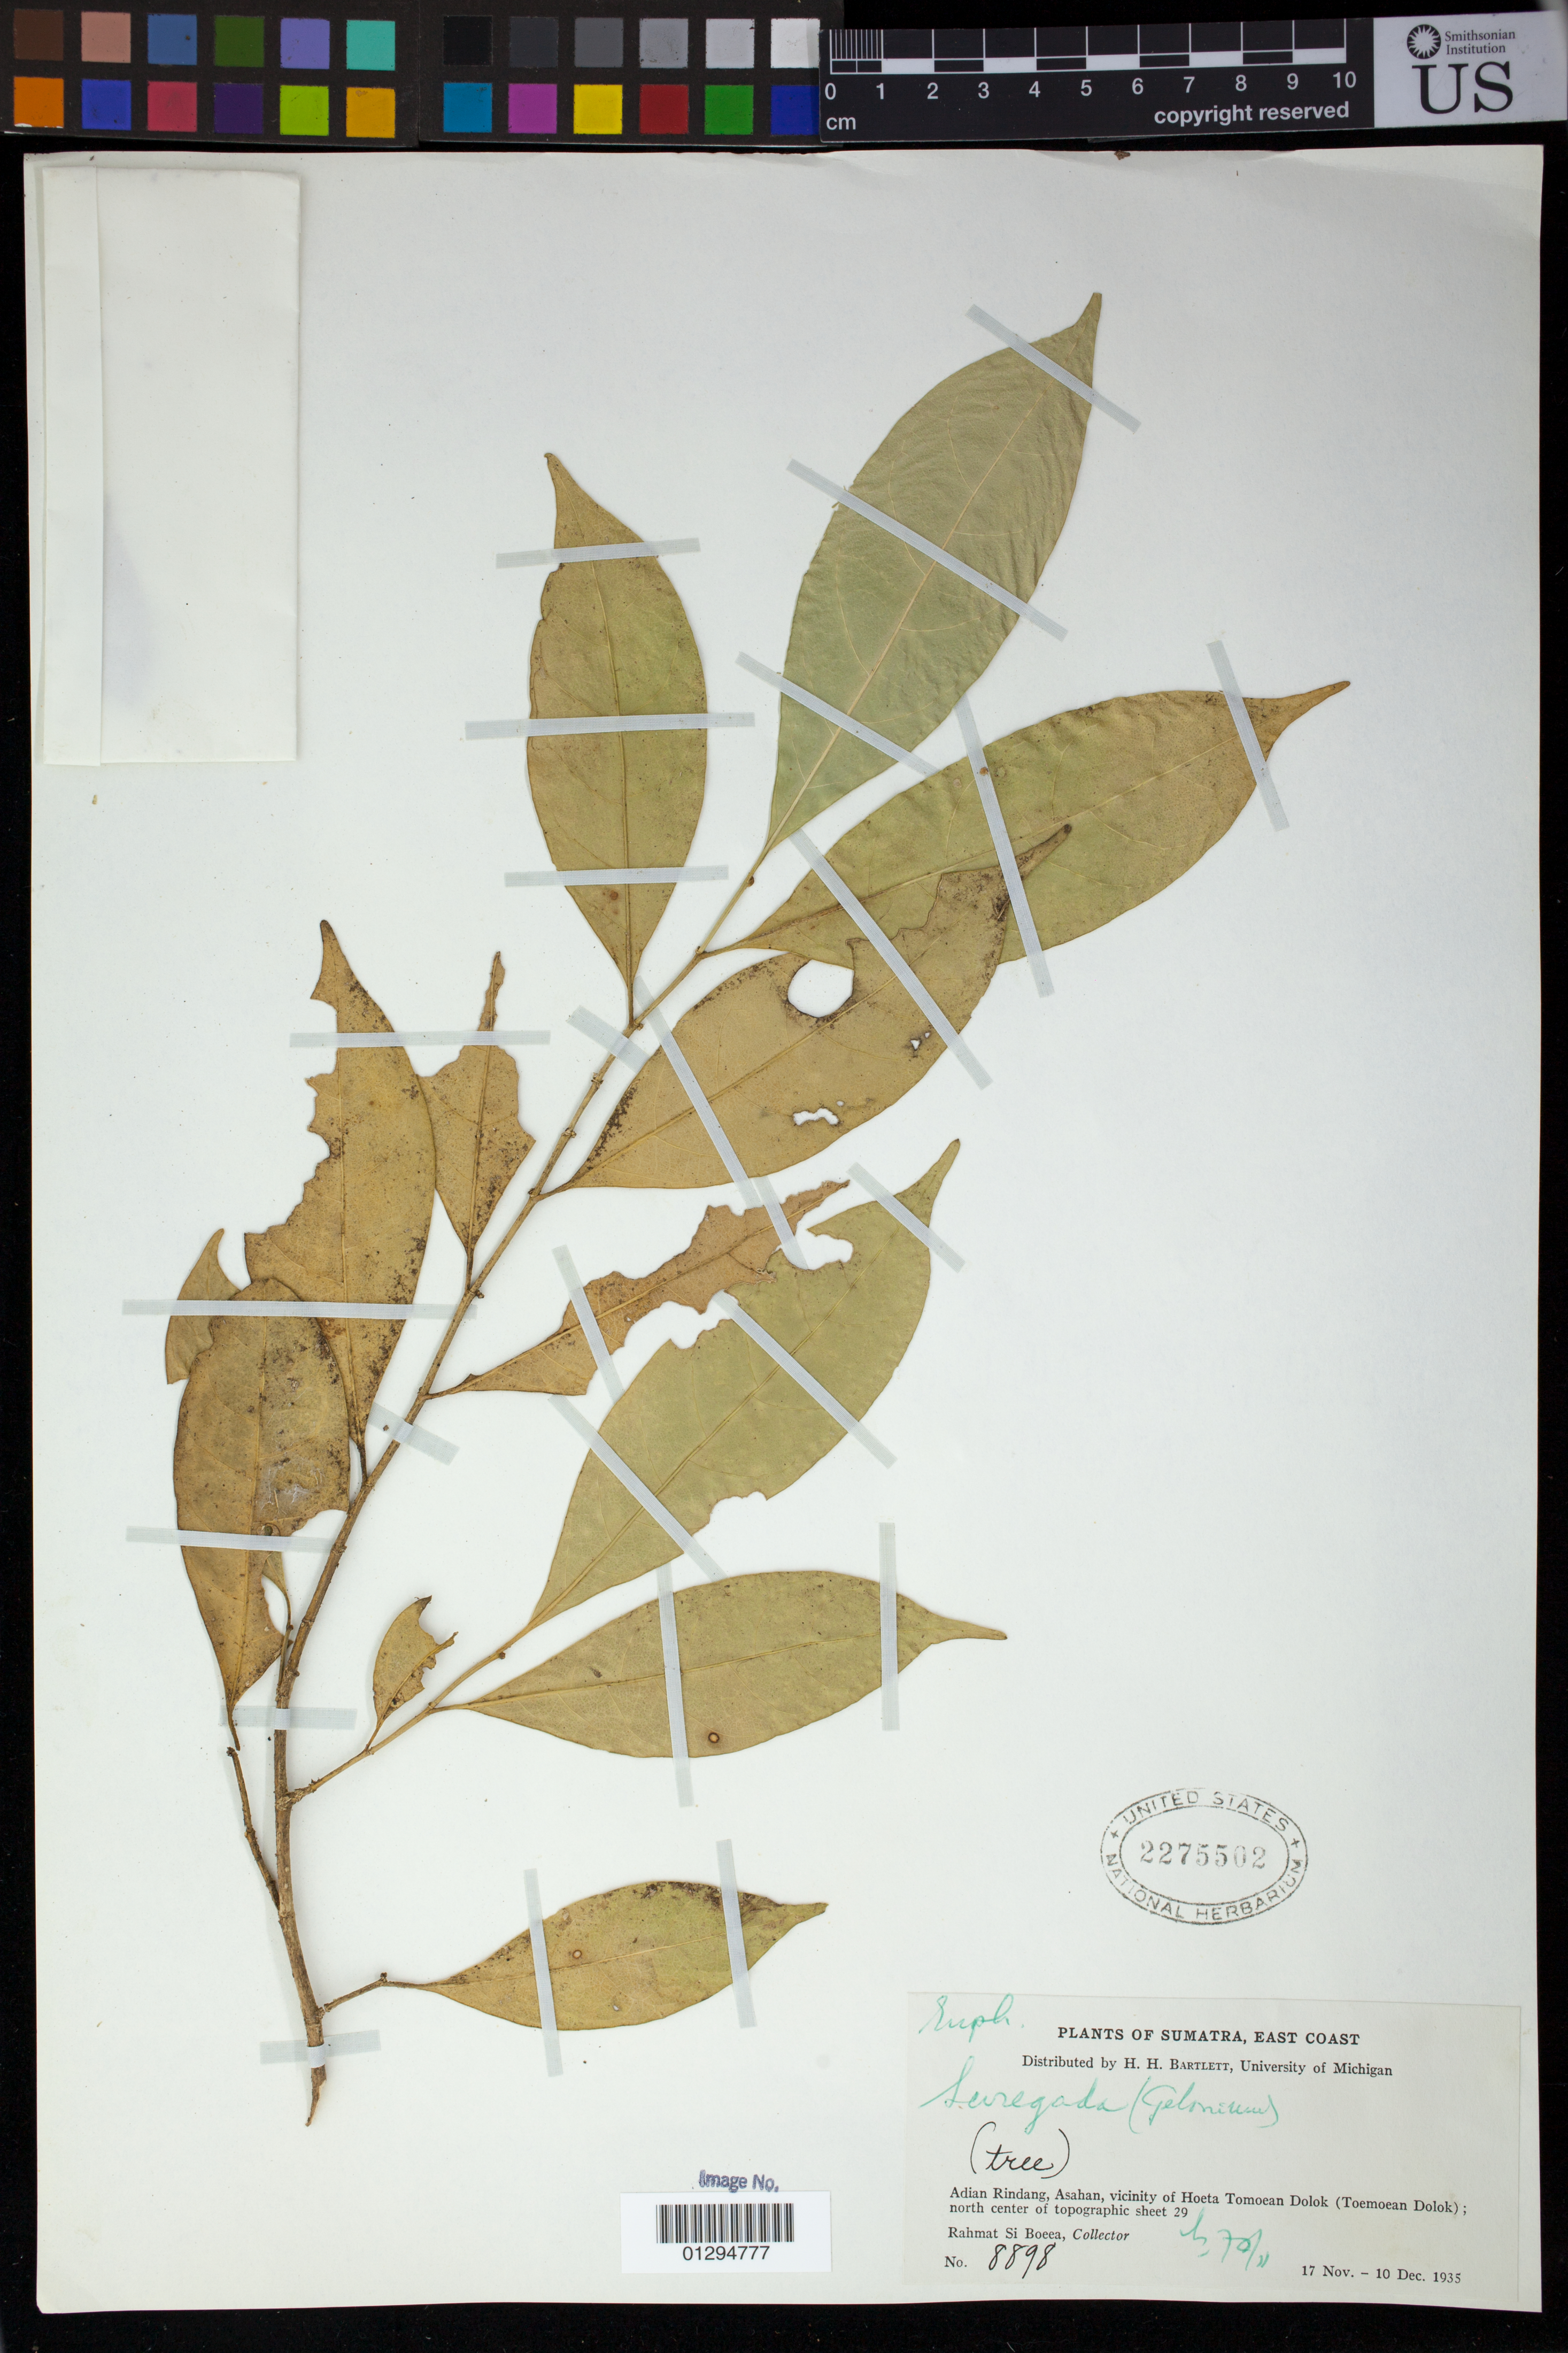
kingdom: Plantae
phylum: Tracheophyta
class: Magnoliopsida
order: Malpighiales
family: Euphorbiaceae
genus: Suregada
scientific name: Suregada sp.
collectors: Rahmat Si Boeea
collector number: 8898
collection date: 1935-11-17/1935-12-10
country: Indonesia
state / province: Sumatra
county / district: Sumatera Utara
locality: Adian Rindang, Asahan, vicinity of Hoeta Tomoean Dolok (Toemoean Dolok); north center of topographic sheet 29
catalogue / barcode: US 2275502